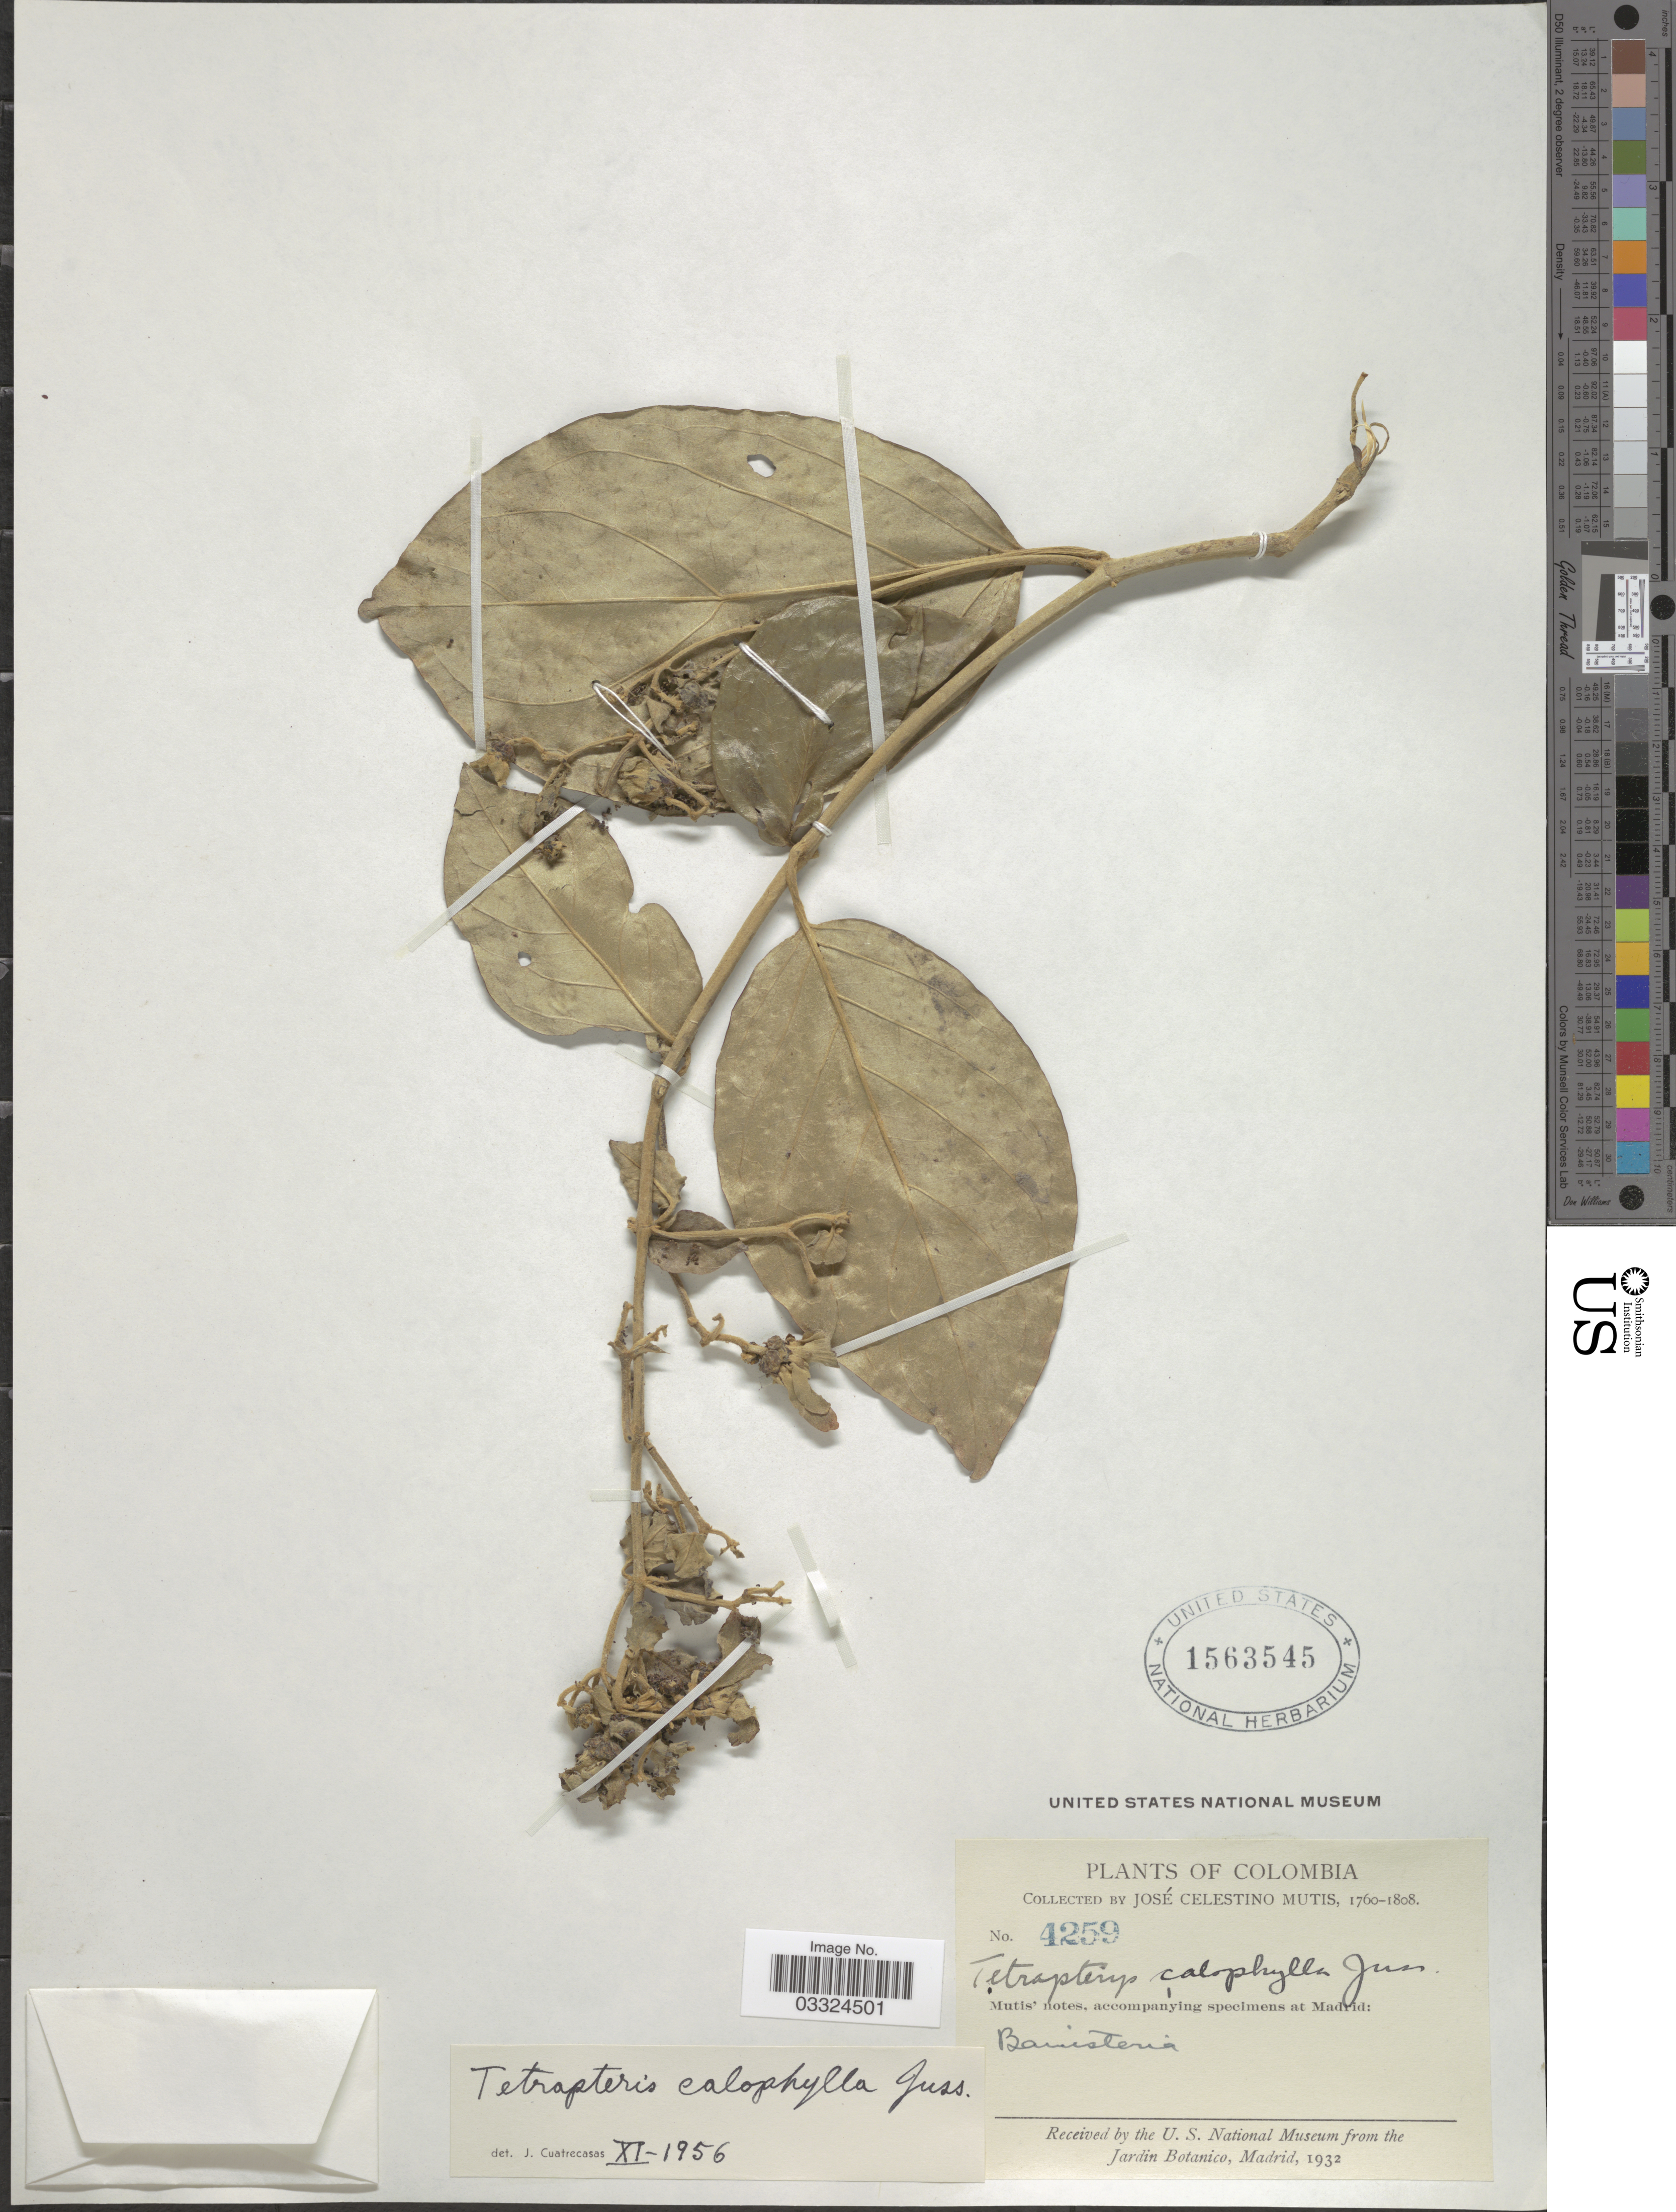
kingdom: Plantae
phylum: Tracheophyta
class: Magnoliopsida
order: Malpighiales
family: Malpighiaceae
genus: Tetrapterys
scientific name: Tetrapterys calophylla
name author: A. Juss.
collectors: J. C. B. Mutis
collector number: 4259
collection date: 1760/1808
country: Colombia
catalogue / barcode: US 1563545